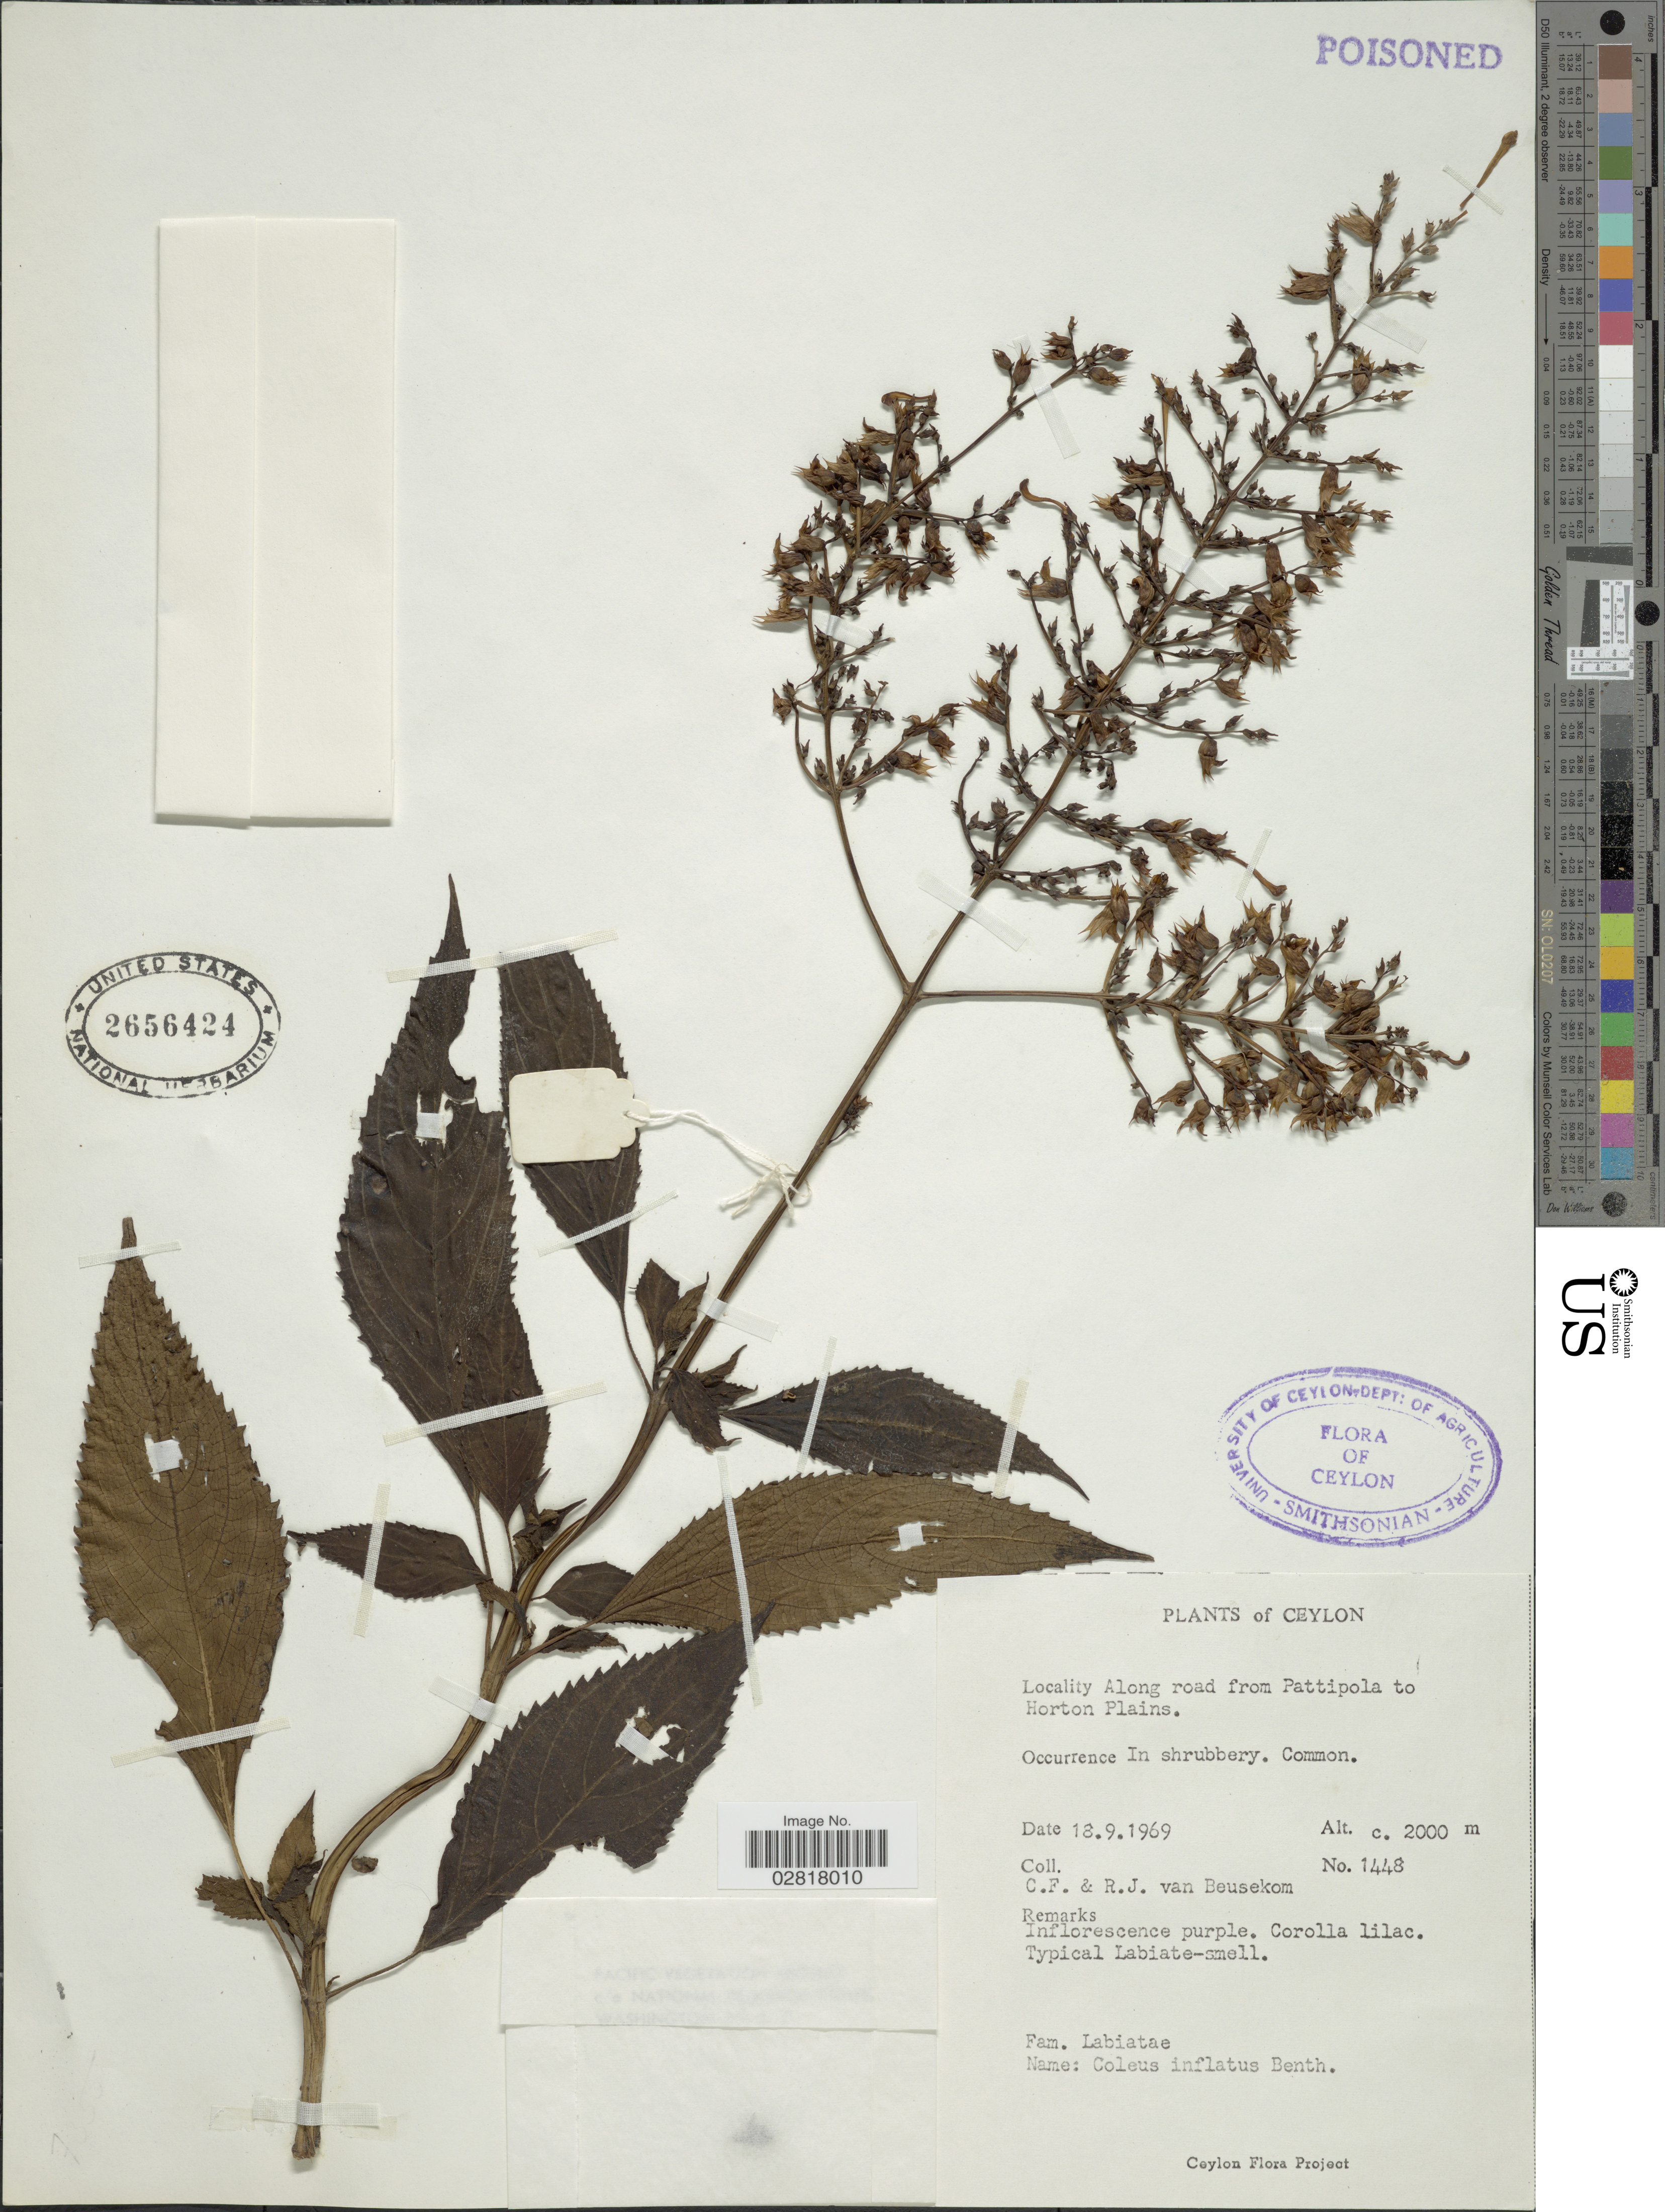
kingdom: Plantae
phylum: Tracheophyta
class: Magnoliopsida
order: Lamiales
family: Lamiaceae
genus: Plectranthus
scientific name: Plectranthus inflatus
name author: (Benth.) R.H. Willemse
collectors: C. F. Beusekom & R. Van Beusekom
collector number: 1448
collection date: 1969-09-18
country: Sri Lanka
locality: Ceylon, along road from Pattipola to Horton Plains.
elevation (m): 2000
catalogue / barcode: US 2656424